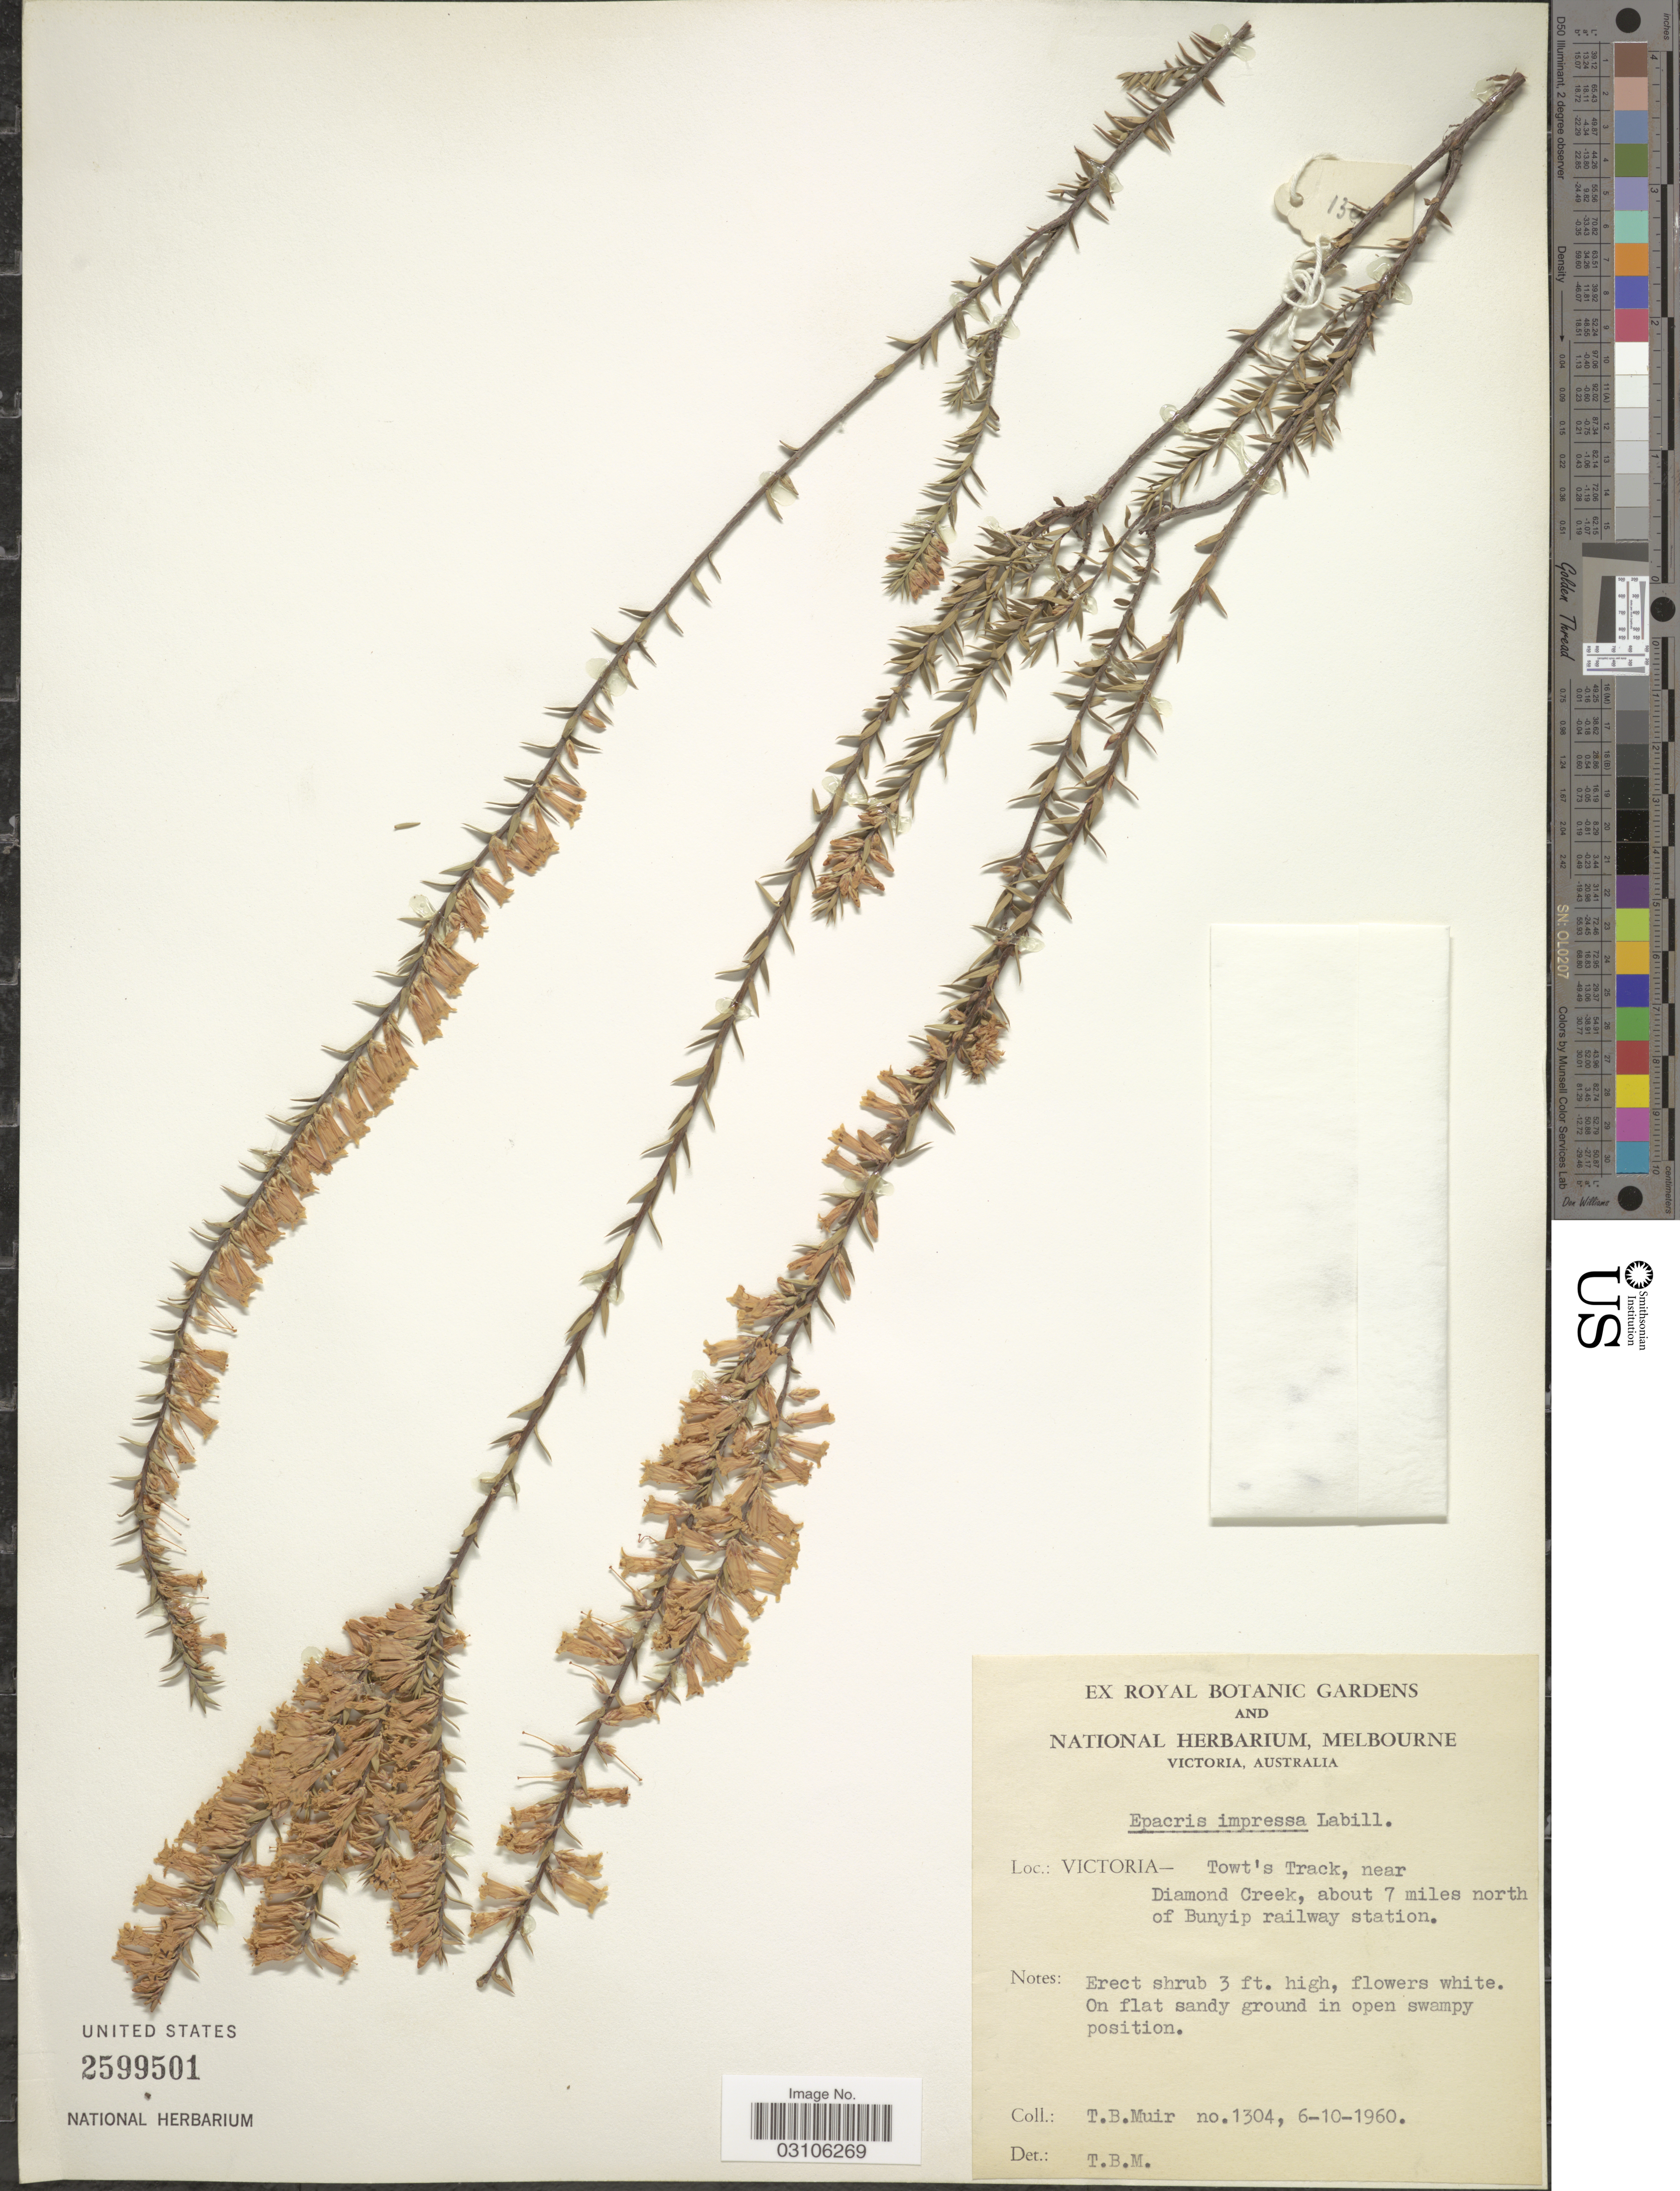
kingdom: Plantae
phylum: Tracheophyta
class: Magnoliopsida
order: Ericales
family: Ericaceae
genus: Epacris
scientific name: Epacris impressa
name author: Labill.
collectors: T. Muir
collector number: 1304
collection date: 1960-10-06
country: Australia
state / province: Victoria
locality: Victoria - Towt's Creek, near Diamond Creek, about 7 miles north of Bunyip railway station.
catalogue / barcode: US 2599501